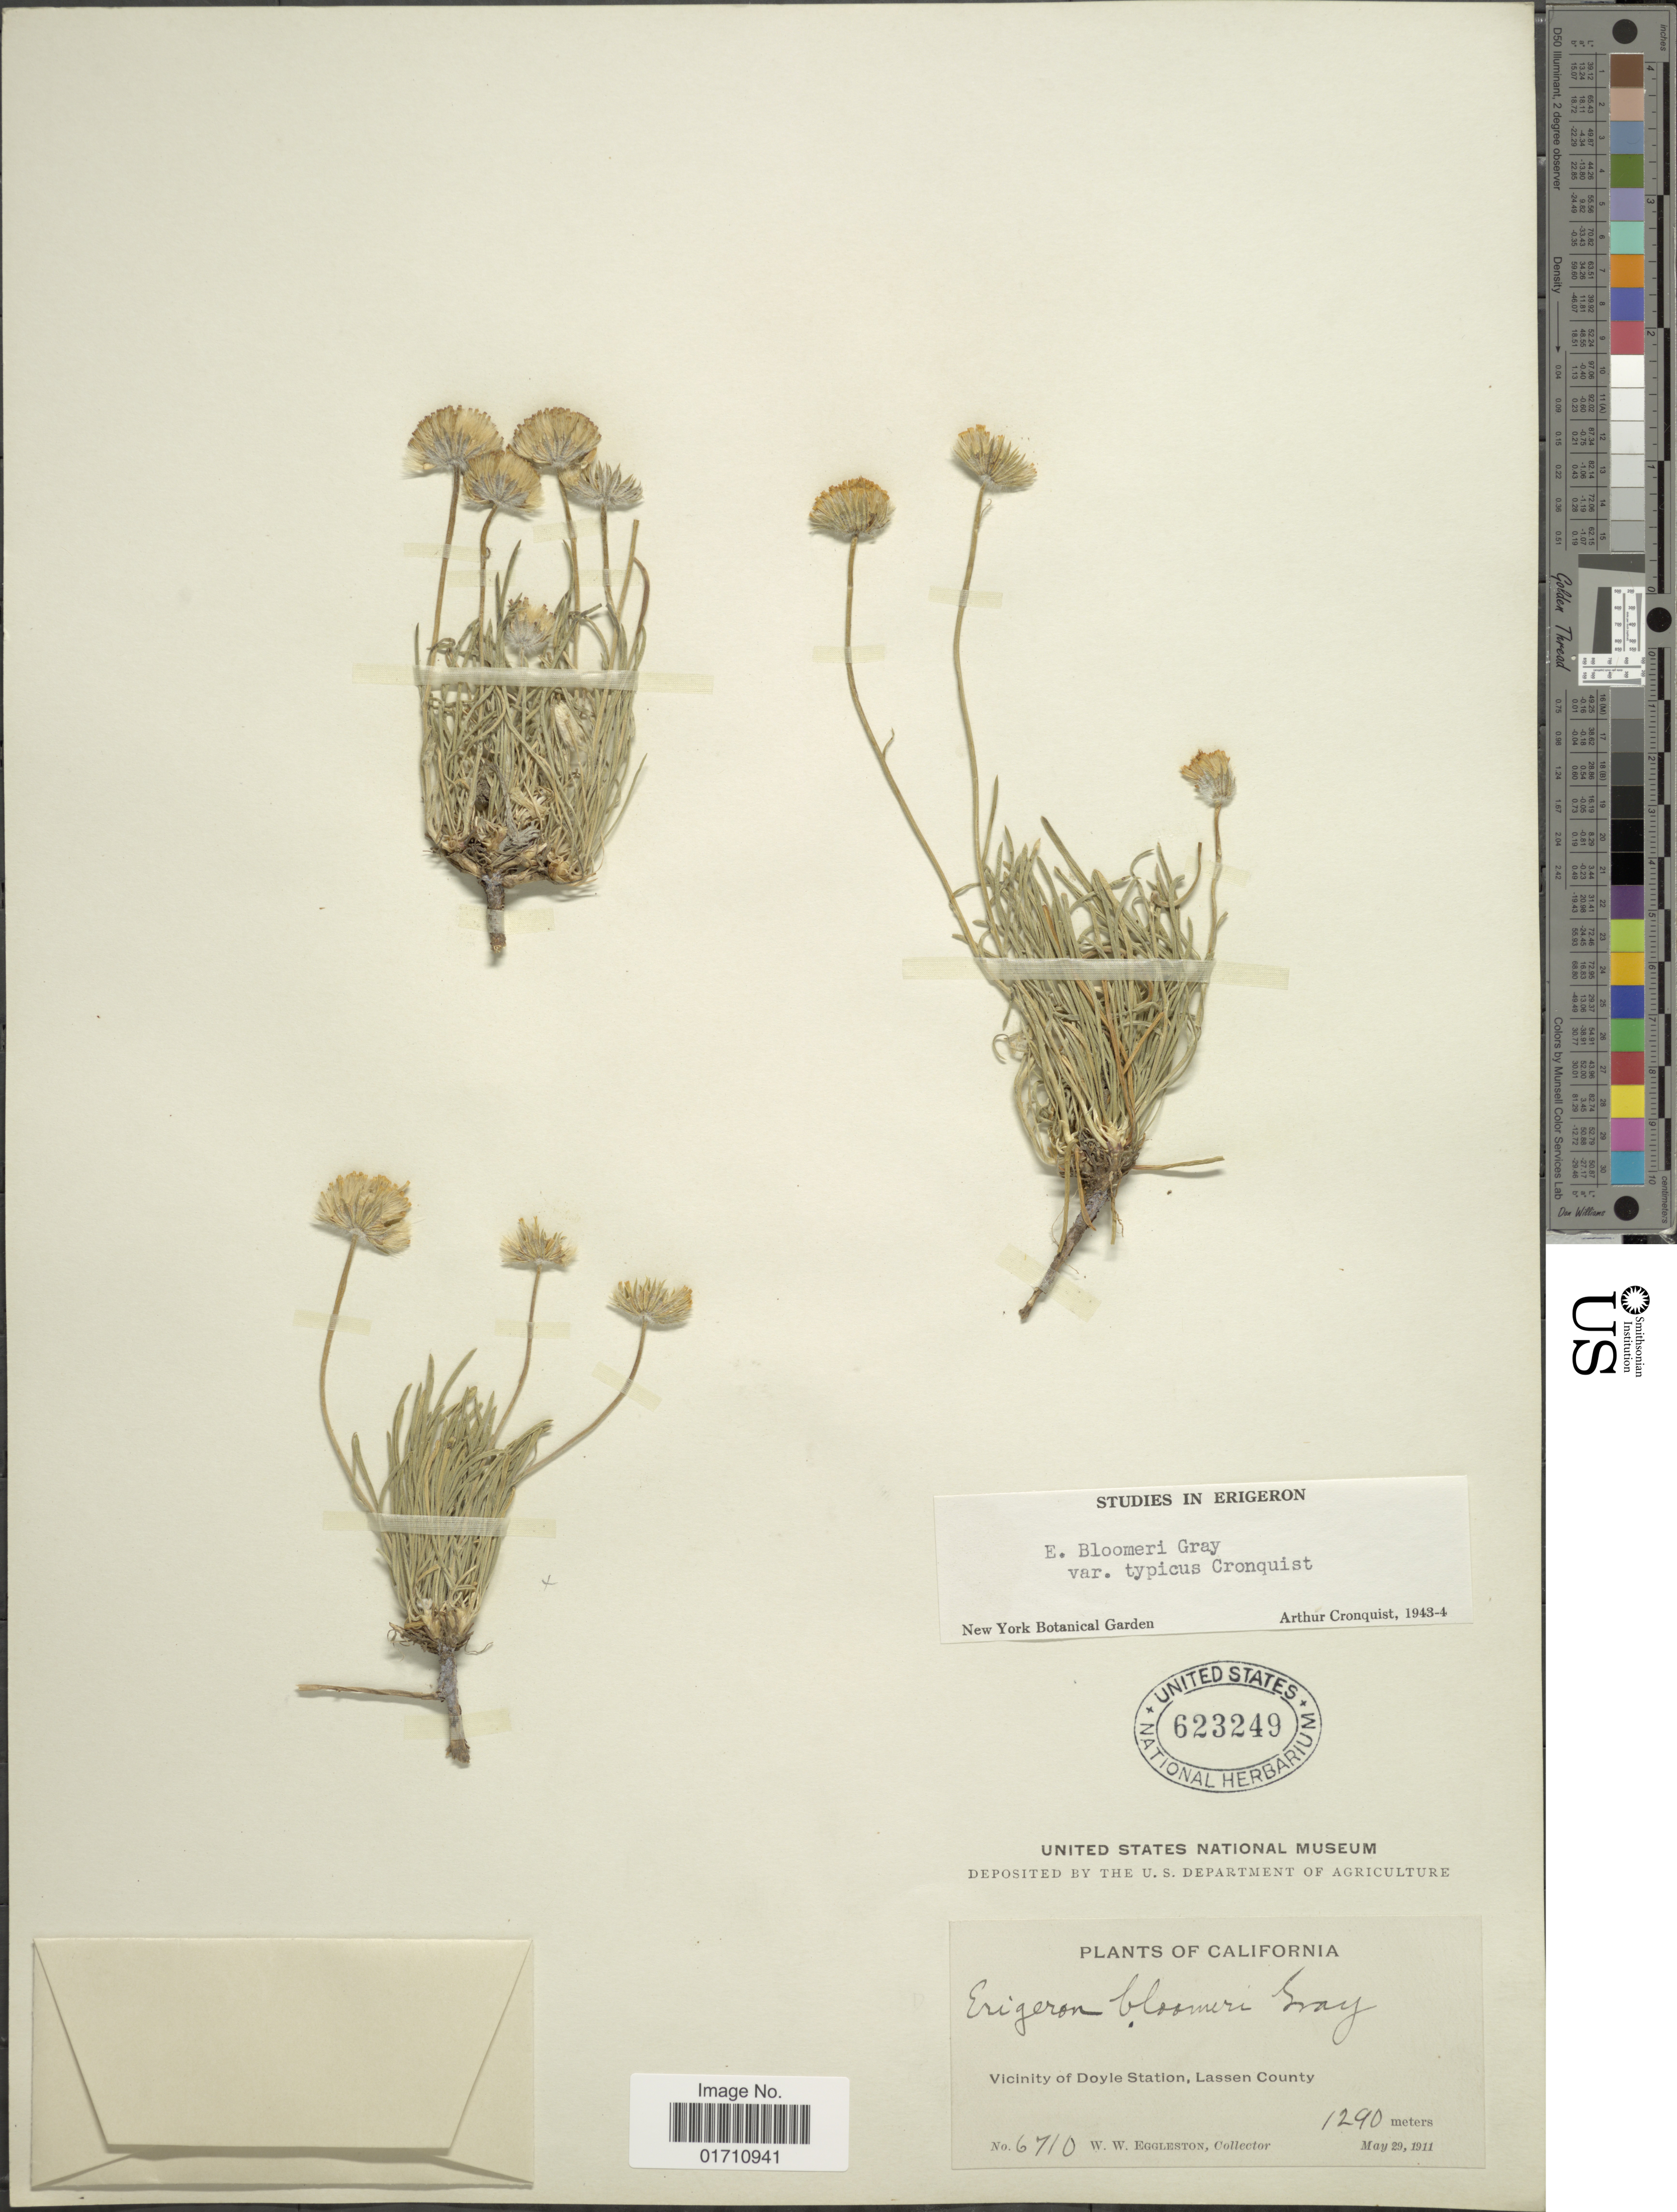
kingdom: Plantae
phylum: Tracheophyta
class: Magnoliopsida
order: Asterales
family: Asteraceae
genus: Erigeron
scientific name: Erigeron bloomeri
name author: A. Gray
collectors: W. W. Eggleston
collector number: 6710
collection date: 1911-05-29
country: United States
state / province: California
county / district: Lassen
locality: Vicinity of Doyle Station, Lassen County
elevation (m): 1290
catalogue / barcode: US 623249